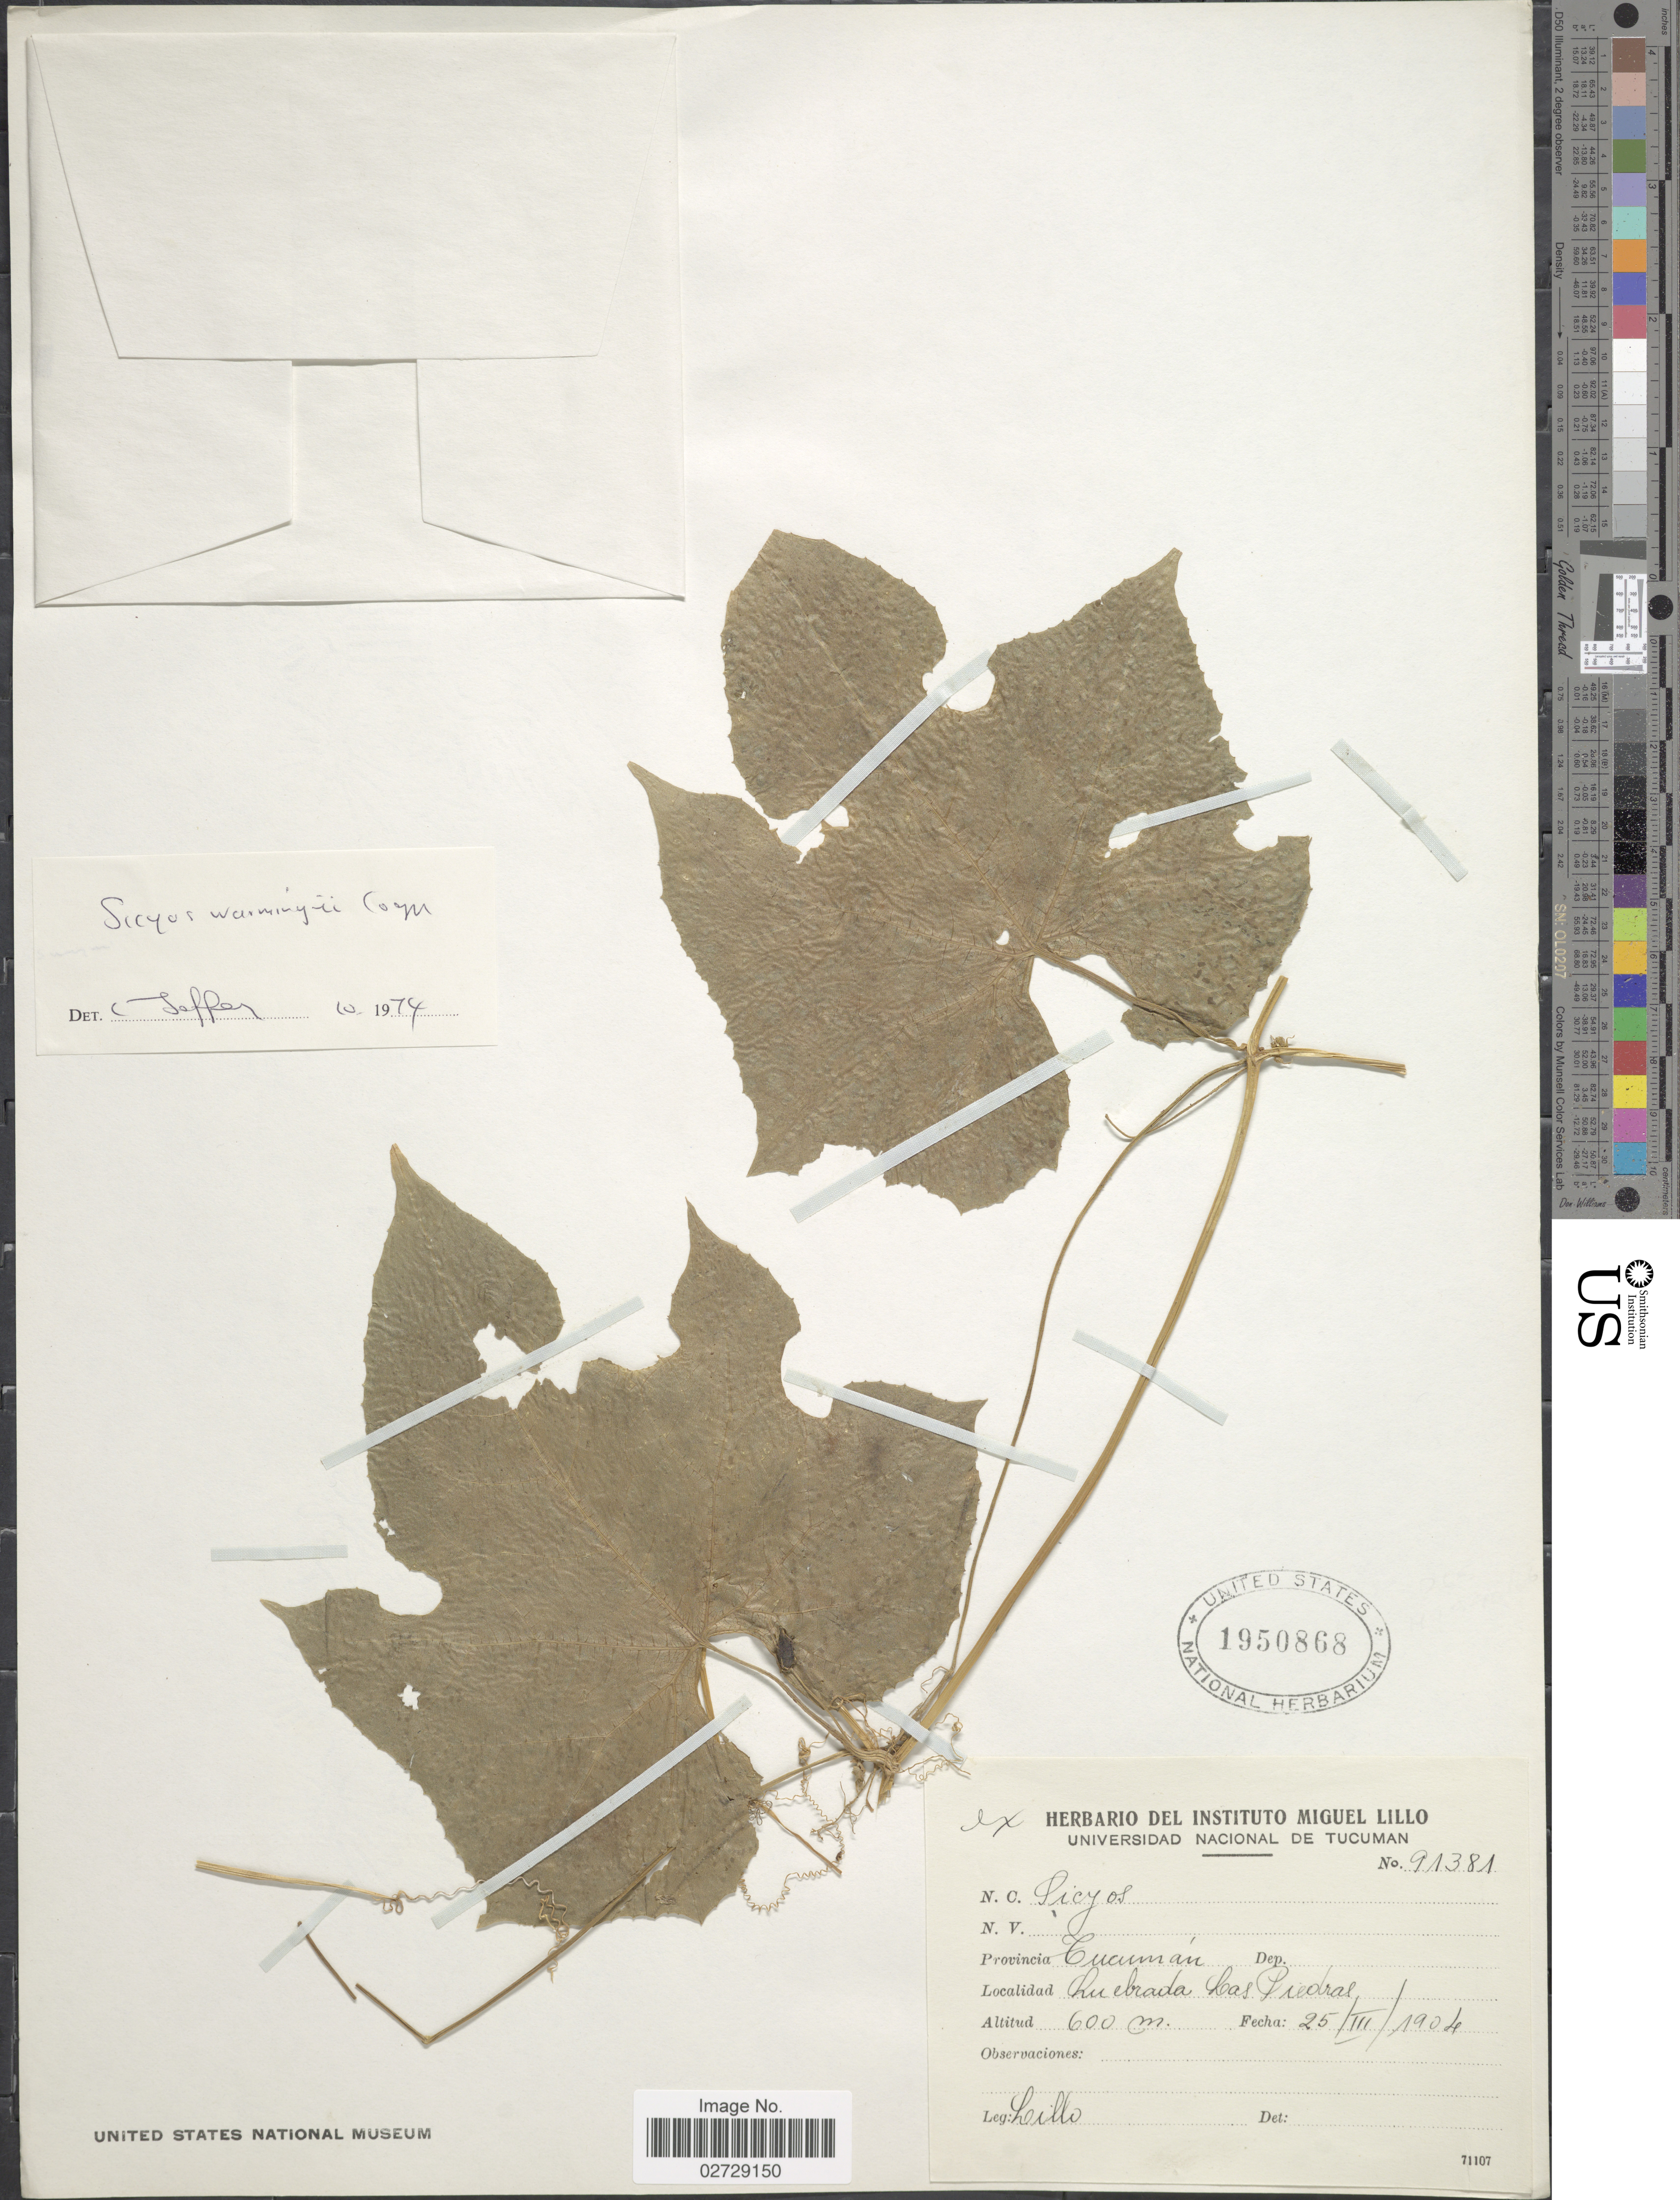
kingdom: Plantae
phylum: Tracheophyta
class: Magnoliopsida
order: Cucurbitales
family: Cucurbitaceae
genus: Sicyos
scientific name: Sicyos warmingii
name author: Cogn.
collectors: M. Lillo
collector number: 91381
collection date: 1904-03-25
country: Argentina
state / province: Tucuman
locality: Provincia Tucuman, Quebrada Las Piedras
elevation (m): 600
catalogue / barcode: US 1950868